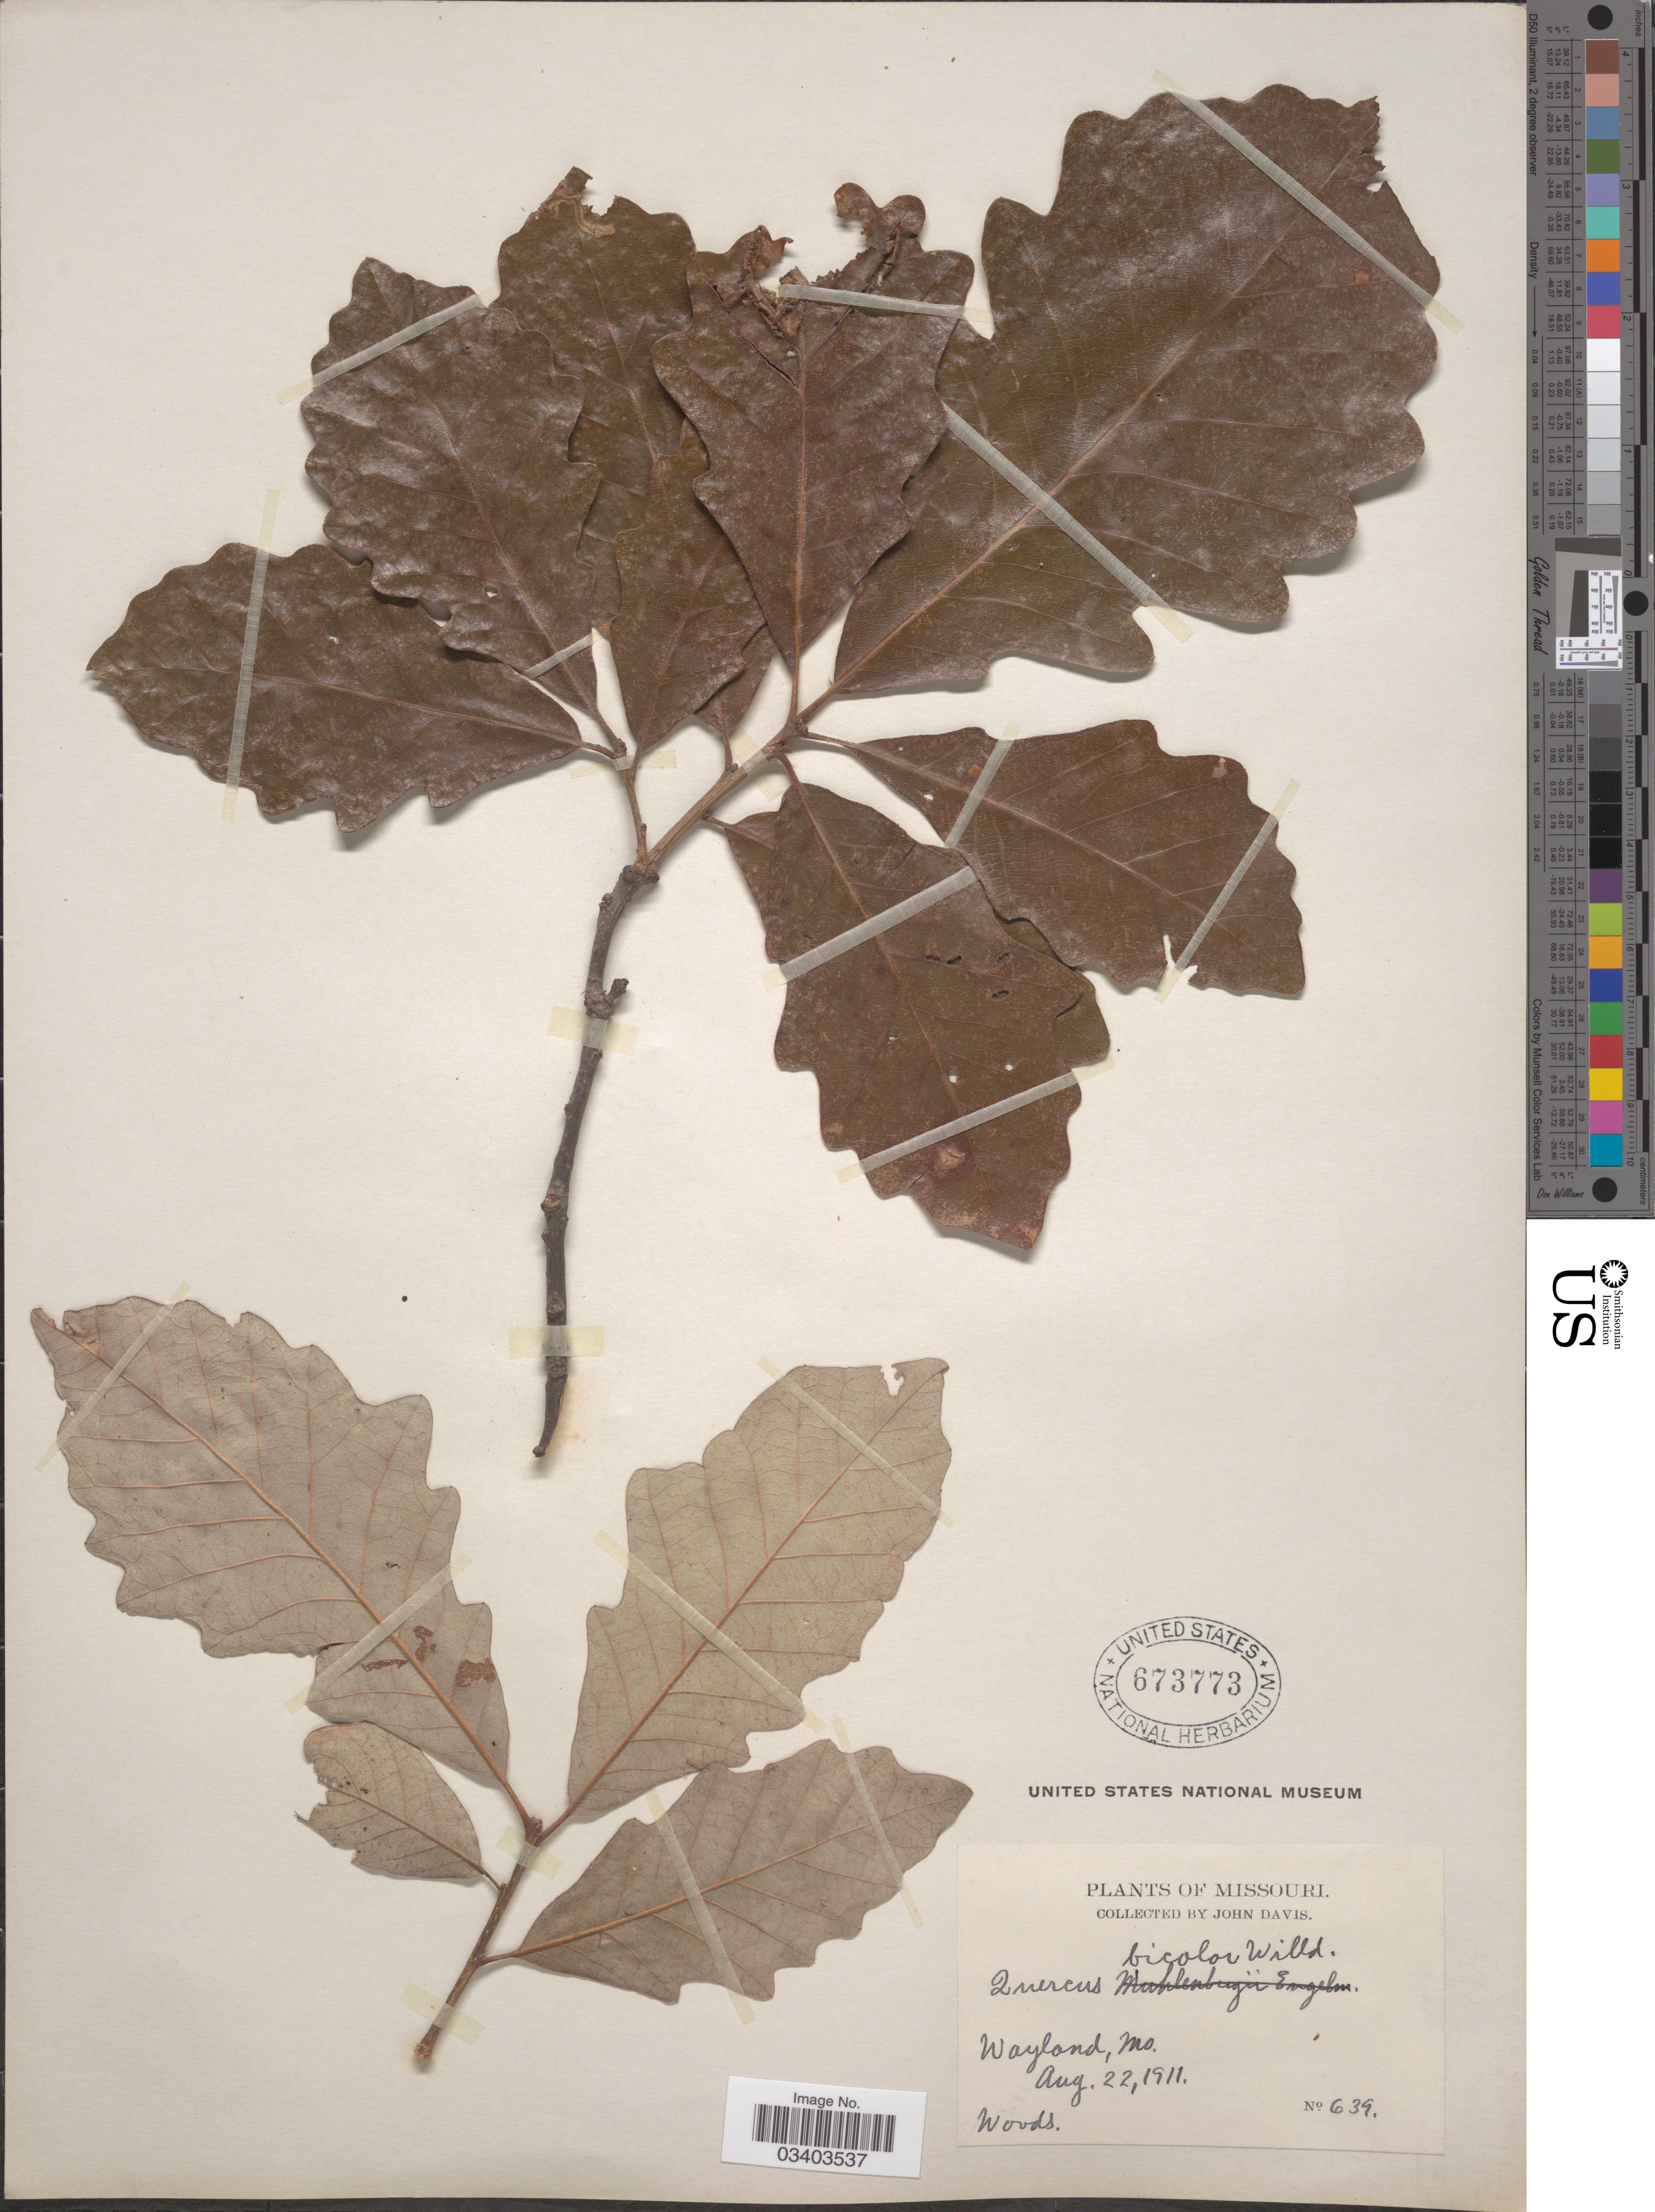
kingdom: Plantae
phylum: Tracheophyta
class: Magnoliopsida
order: Fagales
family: Fagaceae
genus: Quercus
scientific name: Quercus bicolor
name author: Willd.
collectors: J. Davis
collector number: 639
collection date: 1911-08-22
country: United States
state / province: Missouri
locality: Wayland.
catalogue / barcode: US 673773